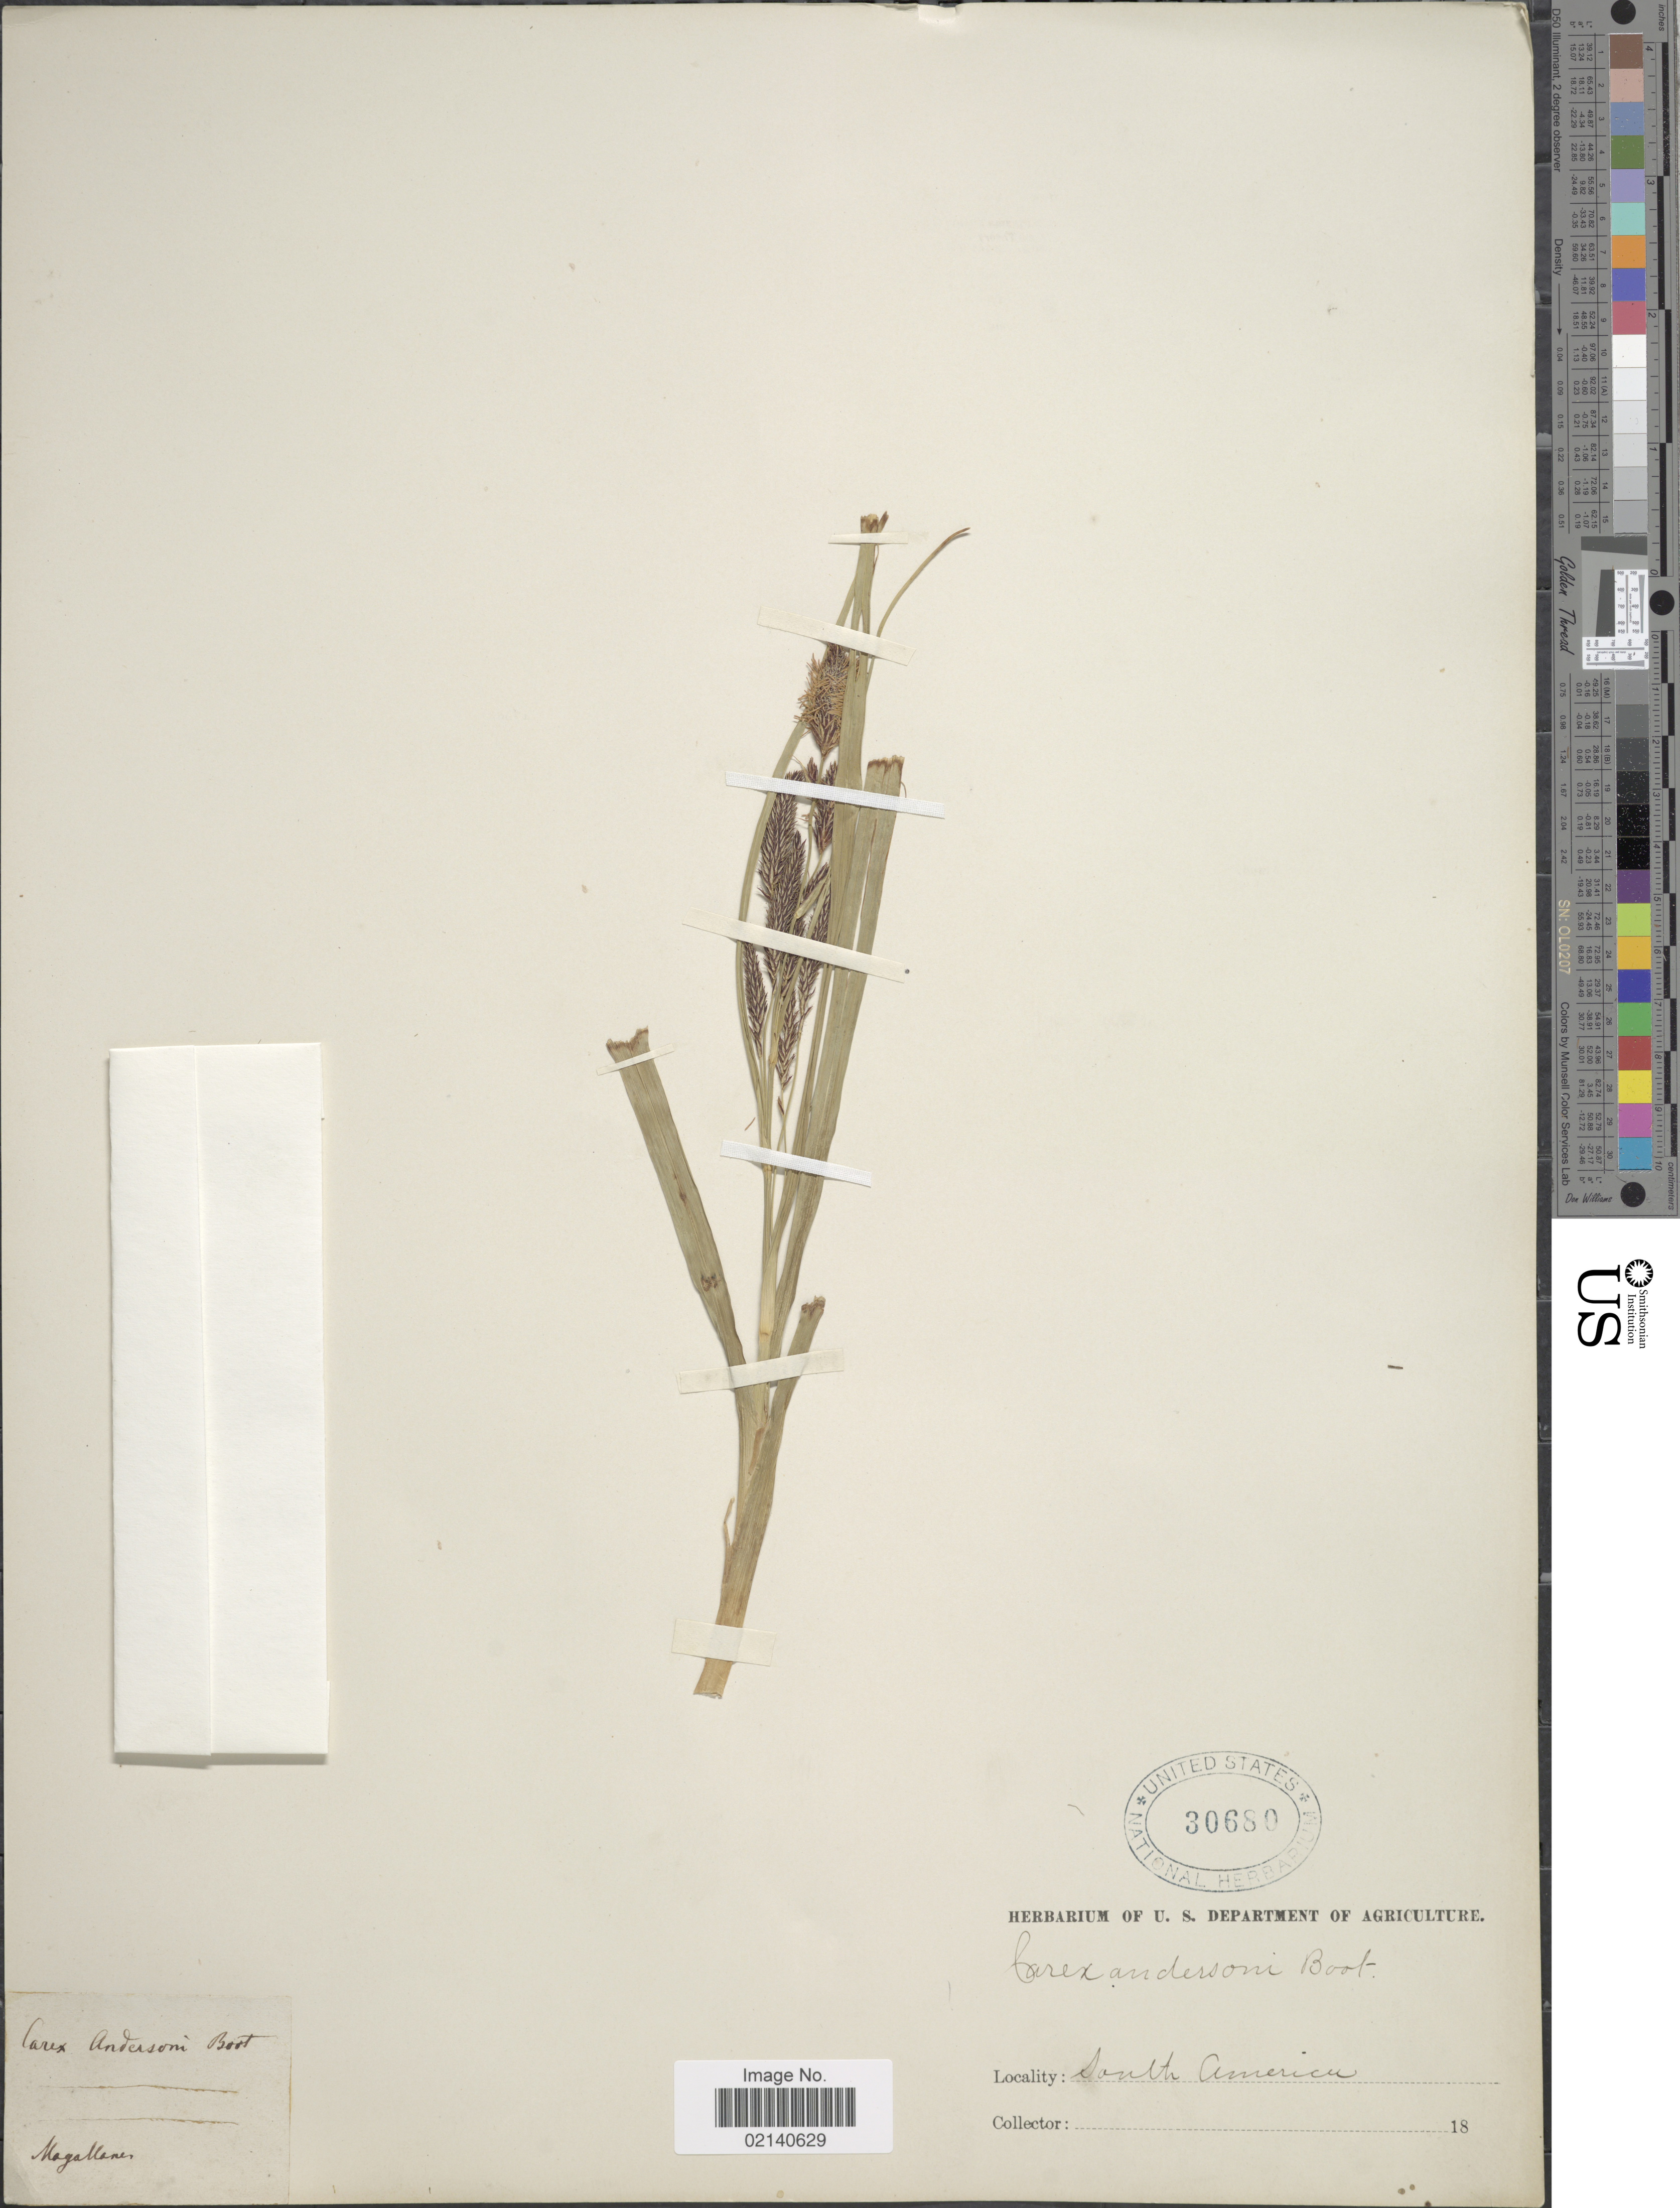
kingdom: Plantae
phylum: Tracheophyta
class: Liliopsida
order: Poales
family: Cyperaceae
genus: Carex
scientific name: Carex darwinii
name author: Boott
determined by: Jimnéz-Mejias, Pedro, (UPOS), Universidad Pablo de Olavide (SPAIN)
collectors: ex herb. U. S. Department of Agriculture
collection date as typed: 18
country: Chile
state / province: Magallanes y de la Antártica Chilena (XII)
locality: South America. Maggallanes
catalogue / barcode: US 30680